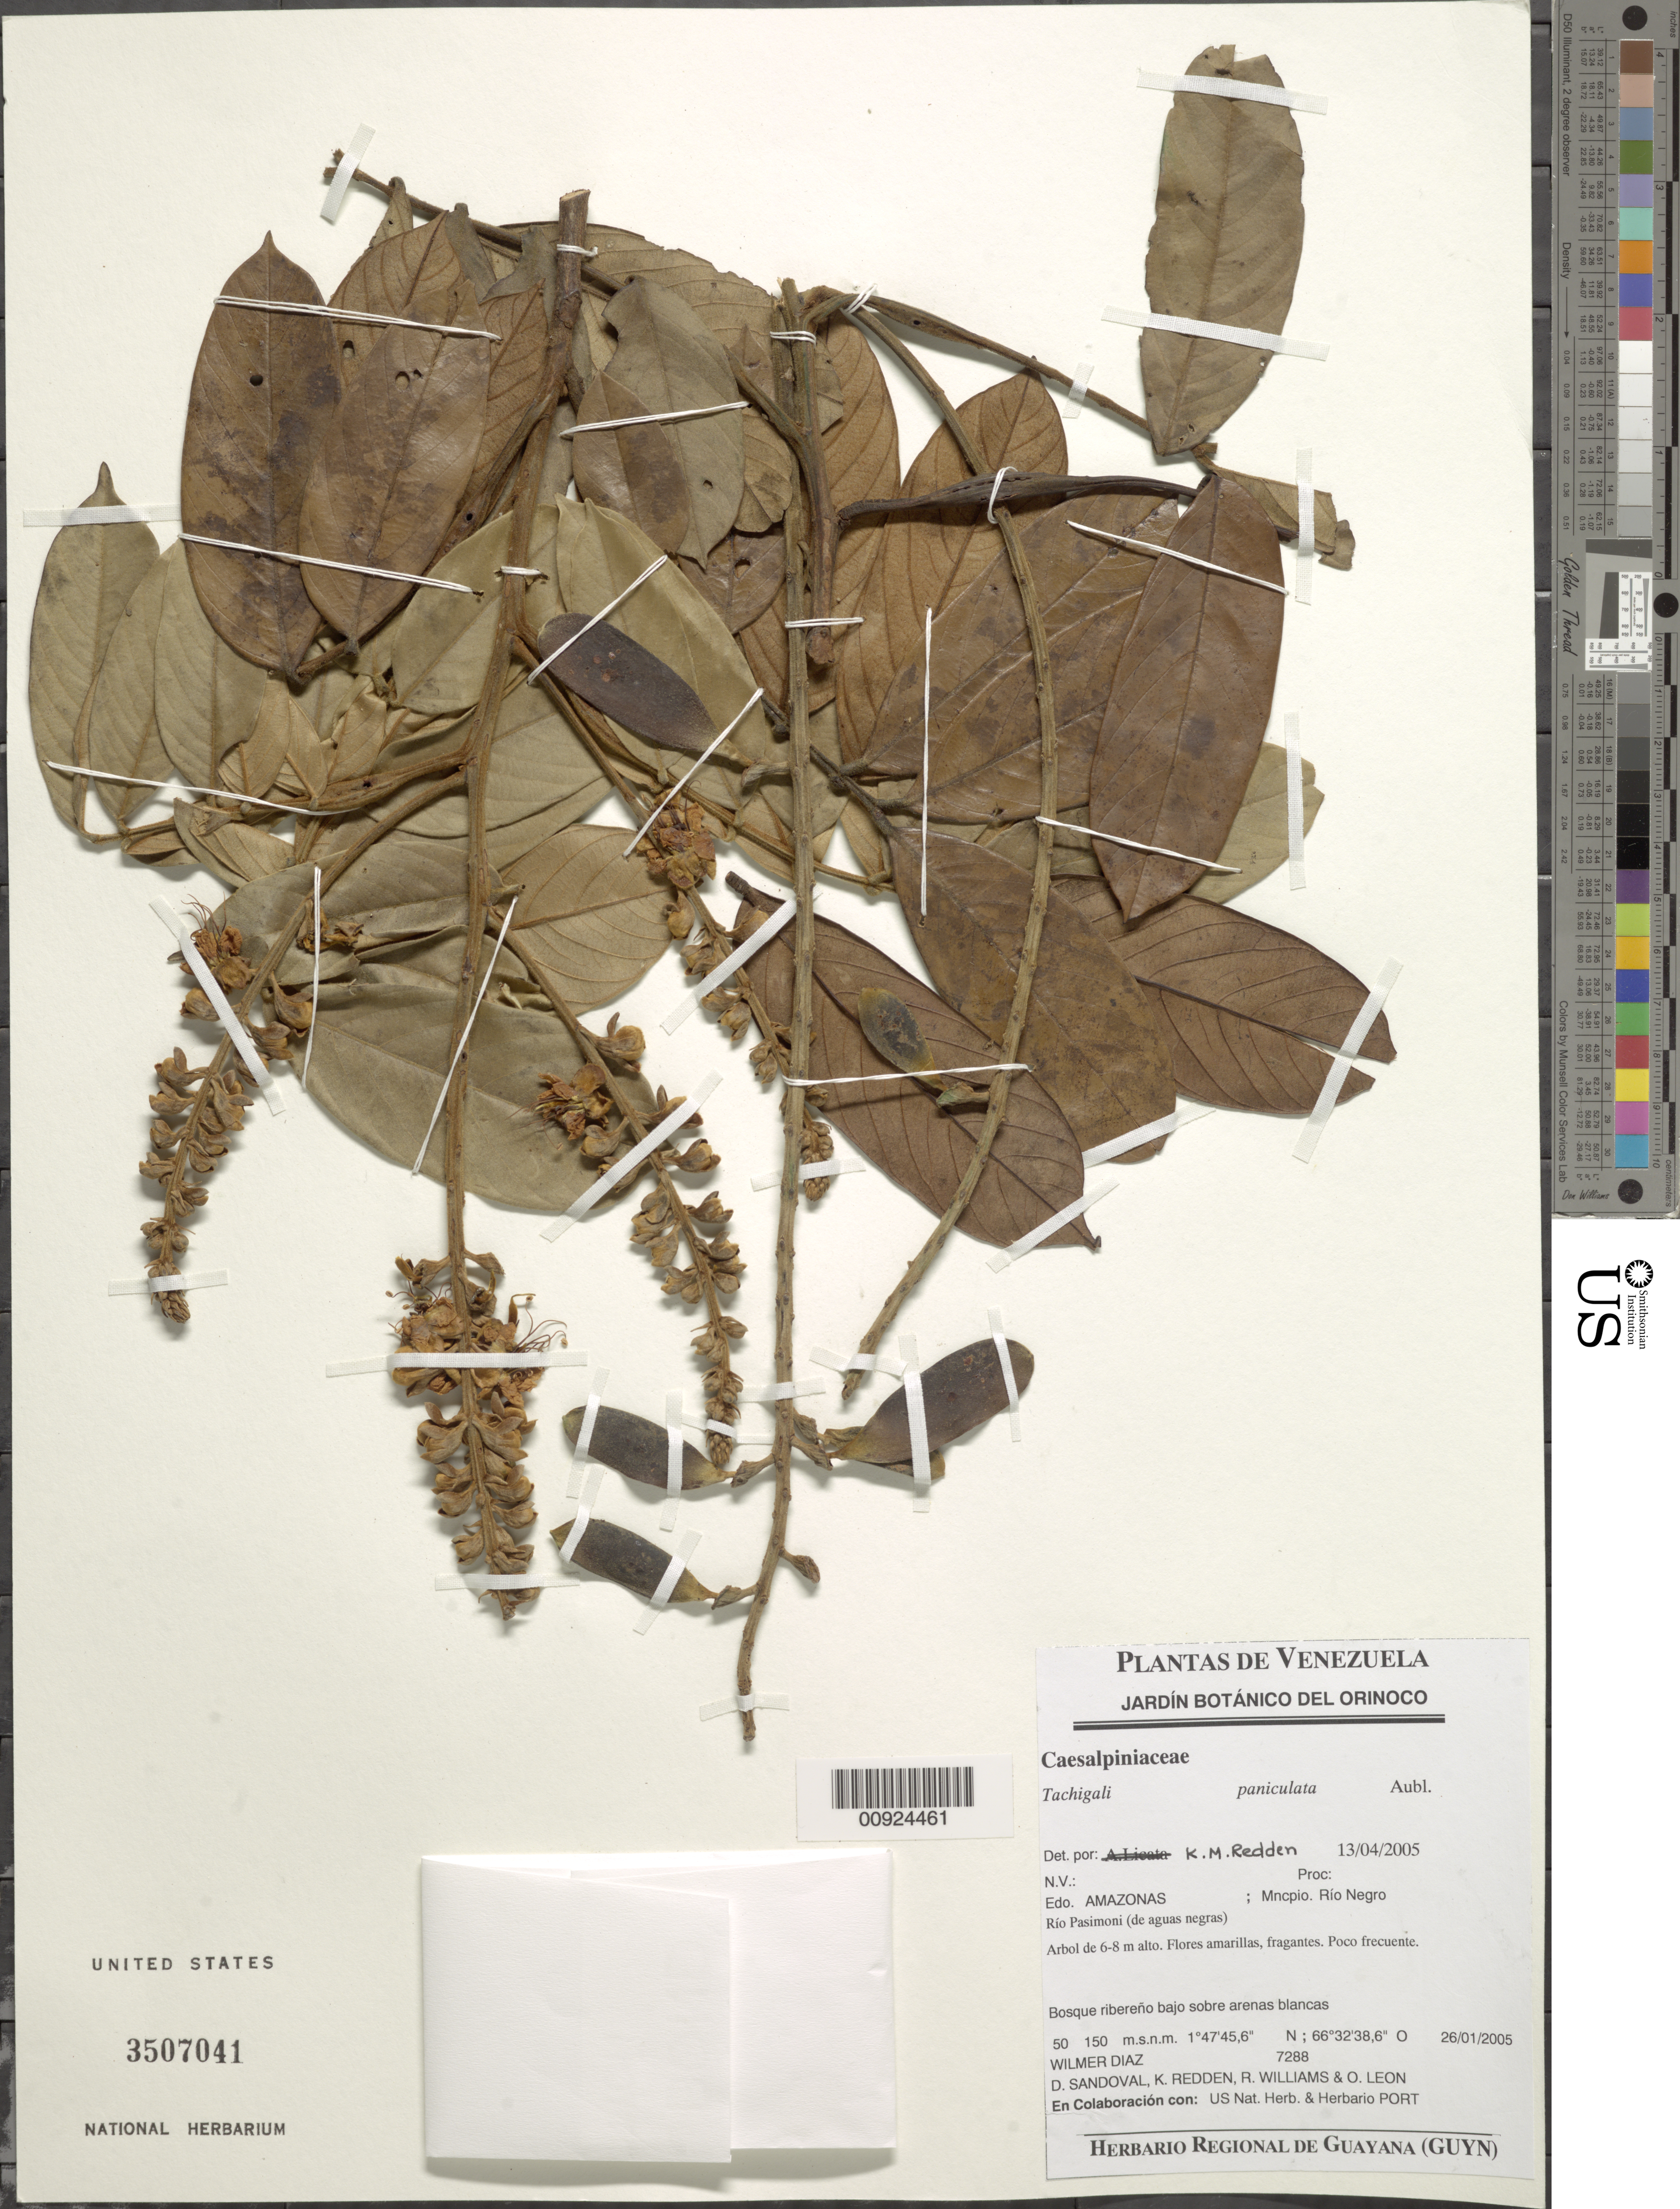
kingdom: Plantae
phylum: Tracheophyta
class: Magnoliopsida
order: Fabales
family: Fabaceae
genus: Tachigali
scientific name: Tachigali paniculata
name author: Aubl.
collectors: W. Díaz P., D. Sandoval, K. M. Redden, R. Williams & O. León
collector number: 7288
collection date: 2005-01-26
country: Venezuela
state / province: Amazonas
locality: Mncpio Rio Negro. Rio Pasimoni (de aguas negras).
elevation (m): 50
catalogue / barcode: US 3507041